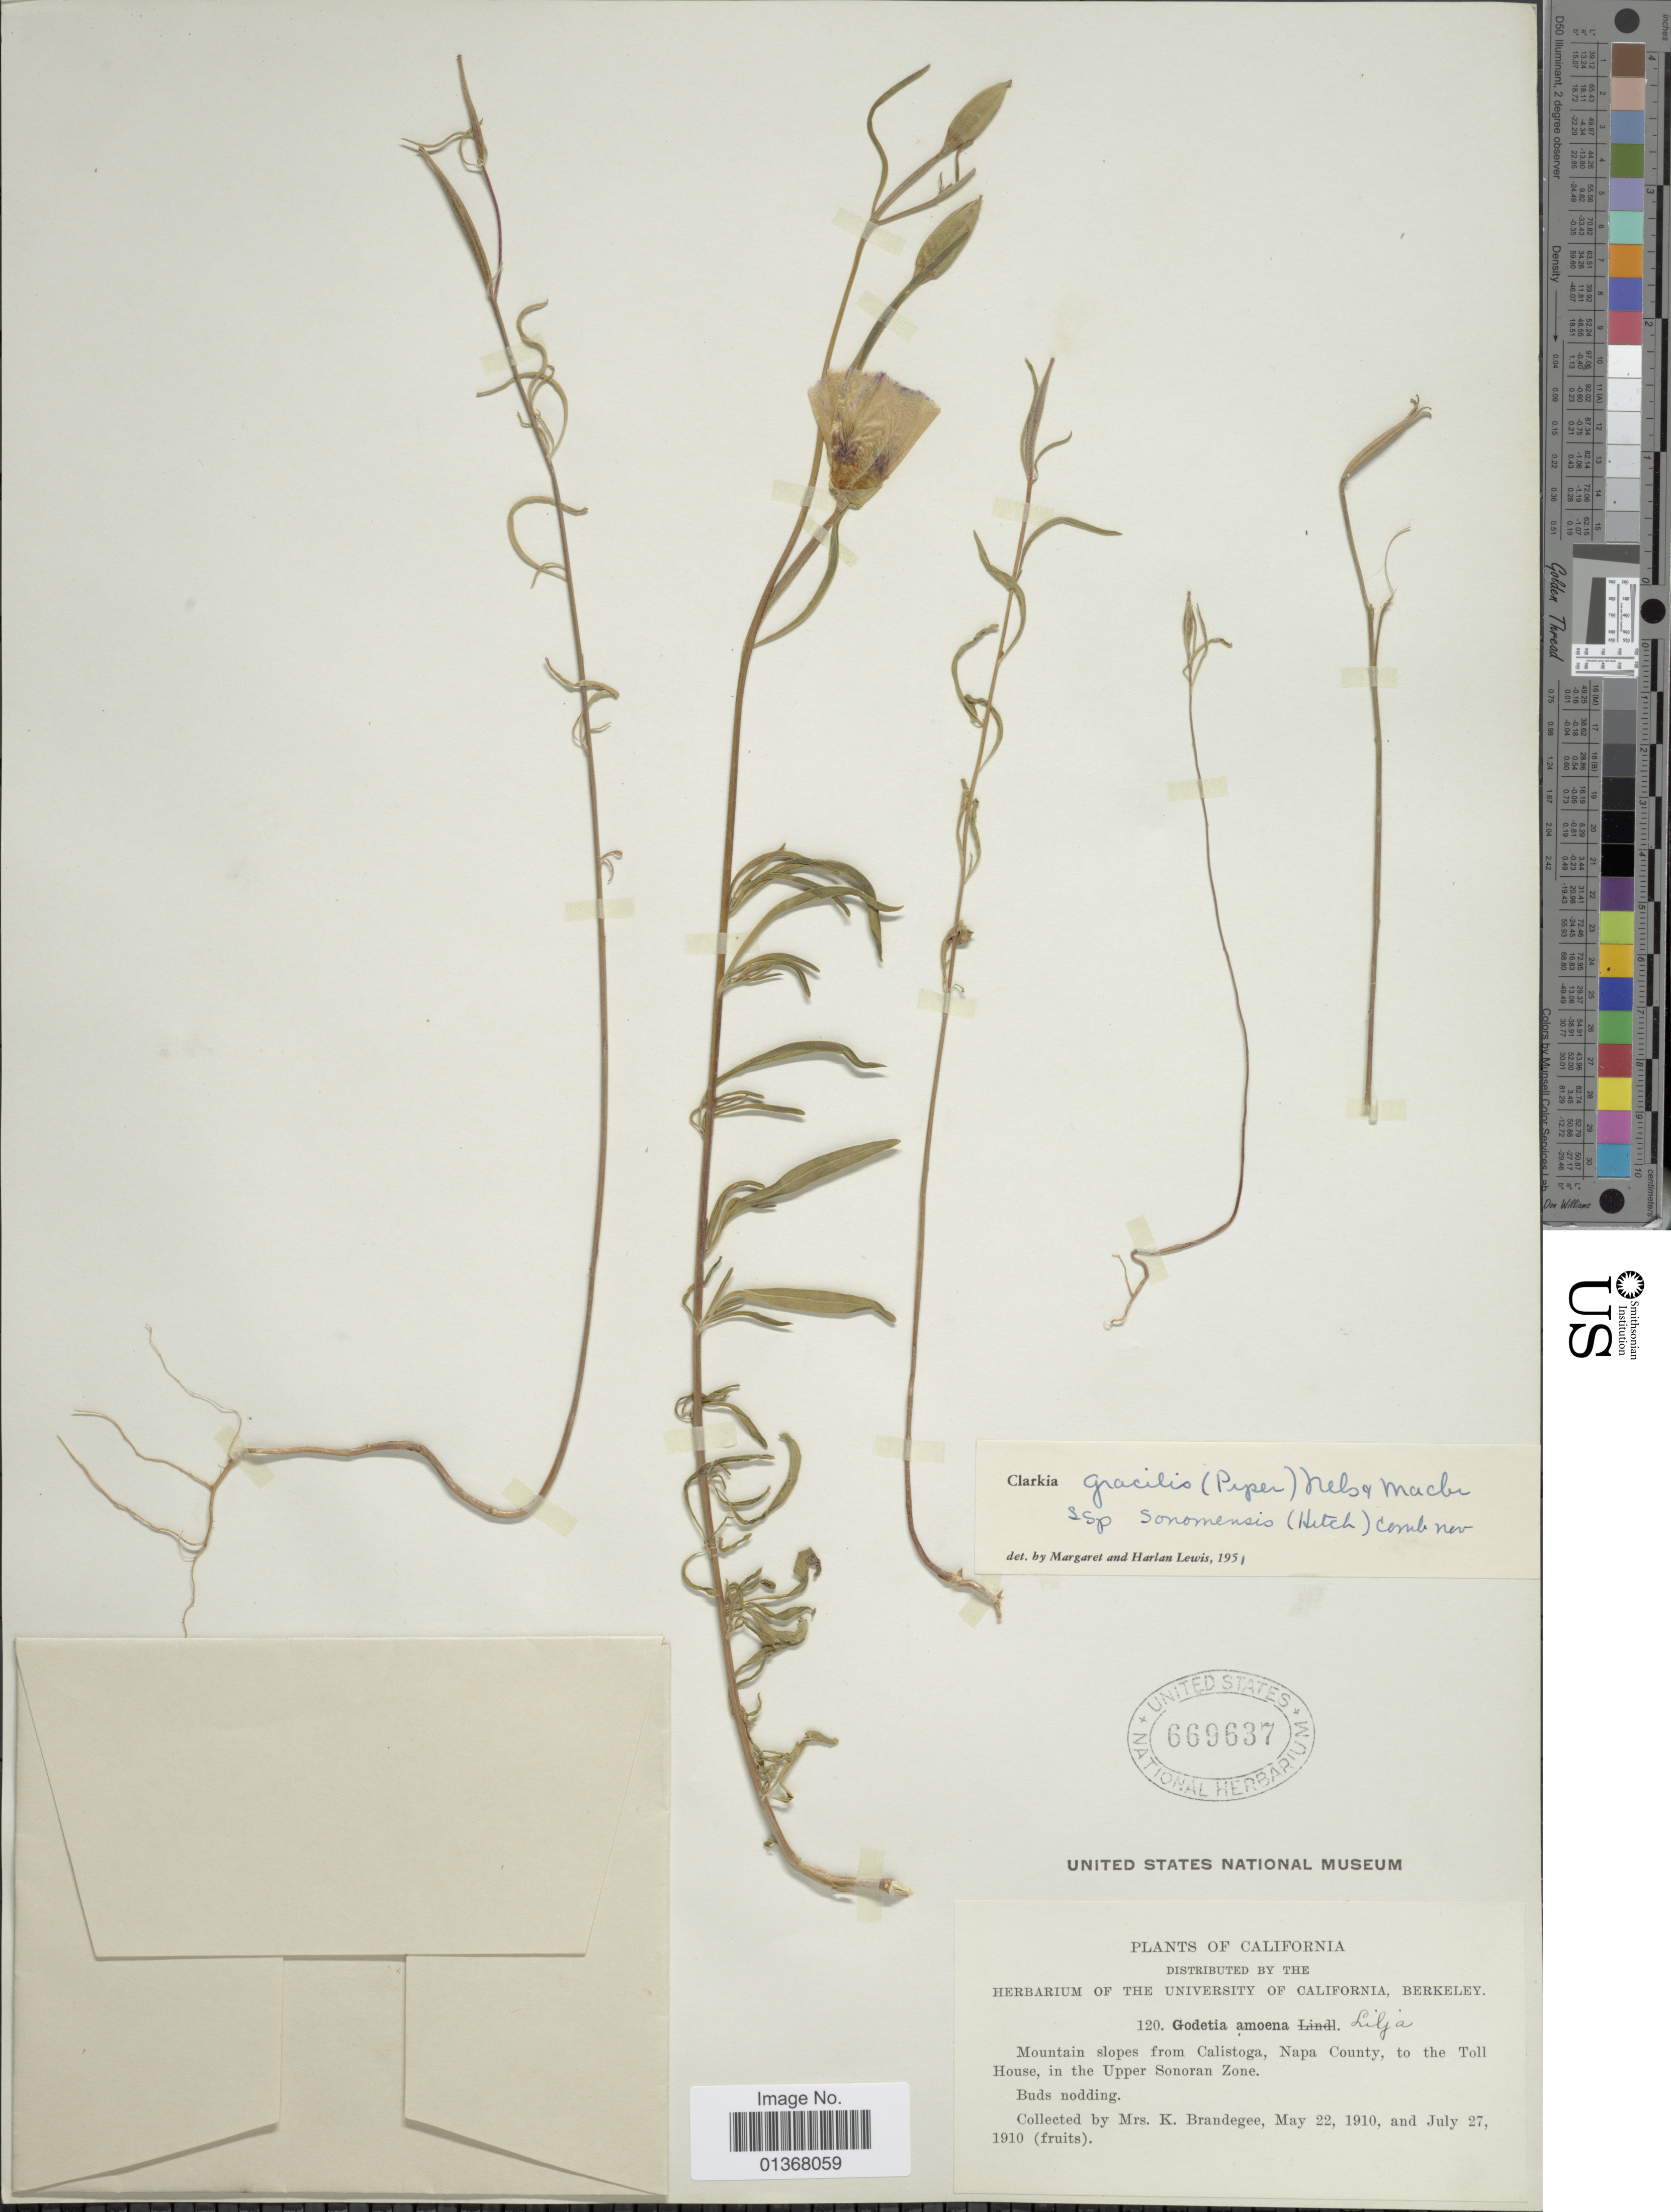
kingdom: Plantae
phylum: Tracheophyta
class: Magnoliopsida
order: Myrtales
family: Onagraceae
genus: Clarkia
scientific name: Clarkia gracilis subsp. sonomensis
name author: (C.L. Hitchc.) F. H. Lewis & M.E. Lewis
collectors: K. Brandegee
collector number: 120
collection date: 1910-05-22/1910-07-27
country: United States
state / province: California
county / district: Napa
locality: Mountain slopes from Calistoga, Napa County, to the Toll House, in the Upper Sonoran Zone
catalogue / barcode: US 669637